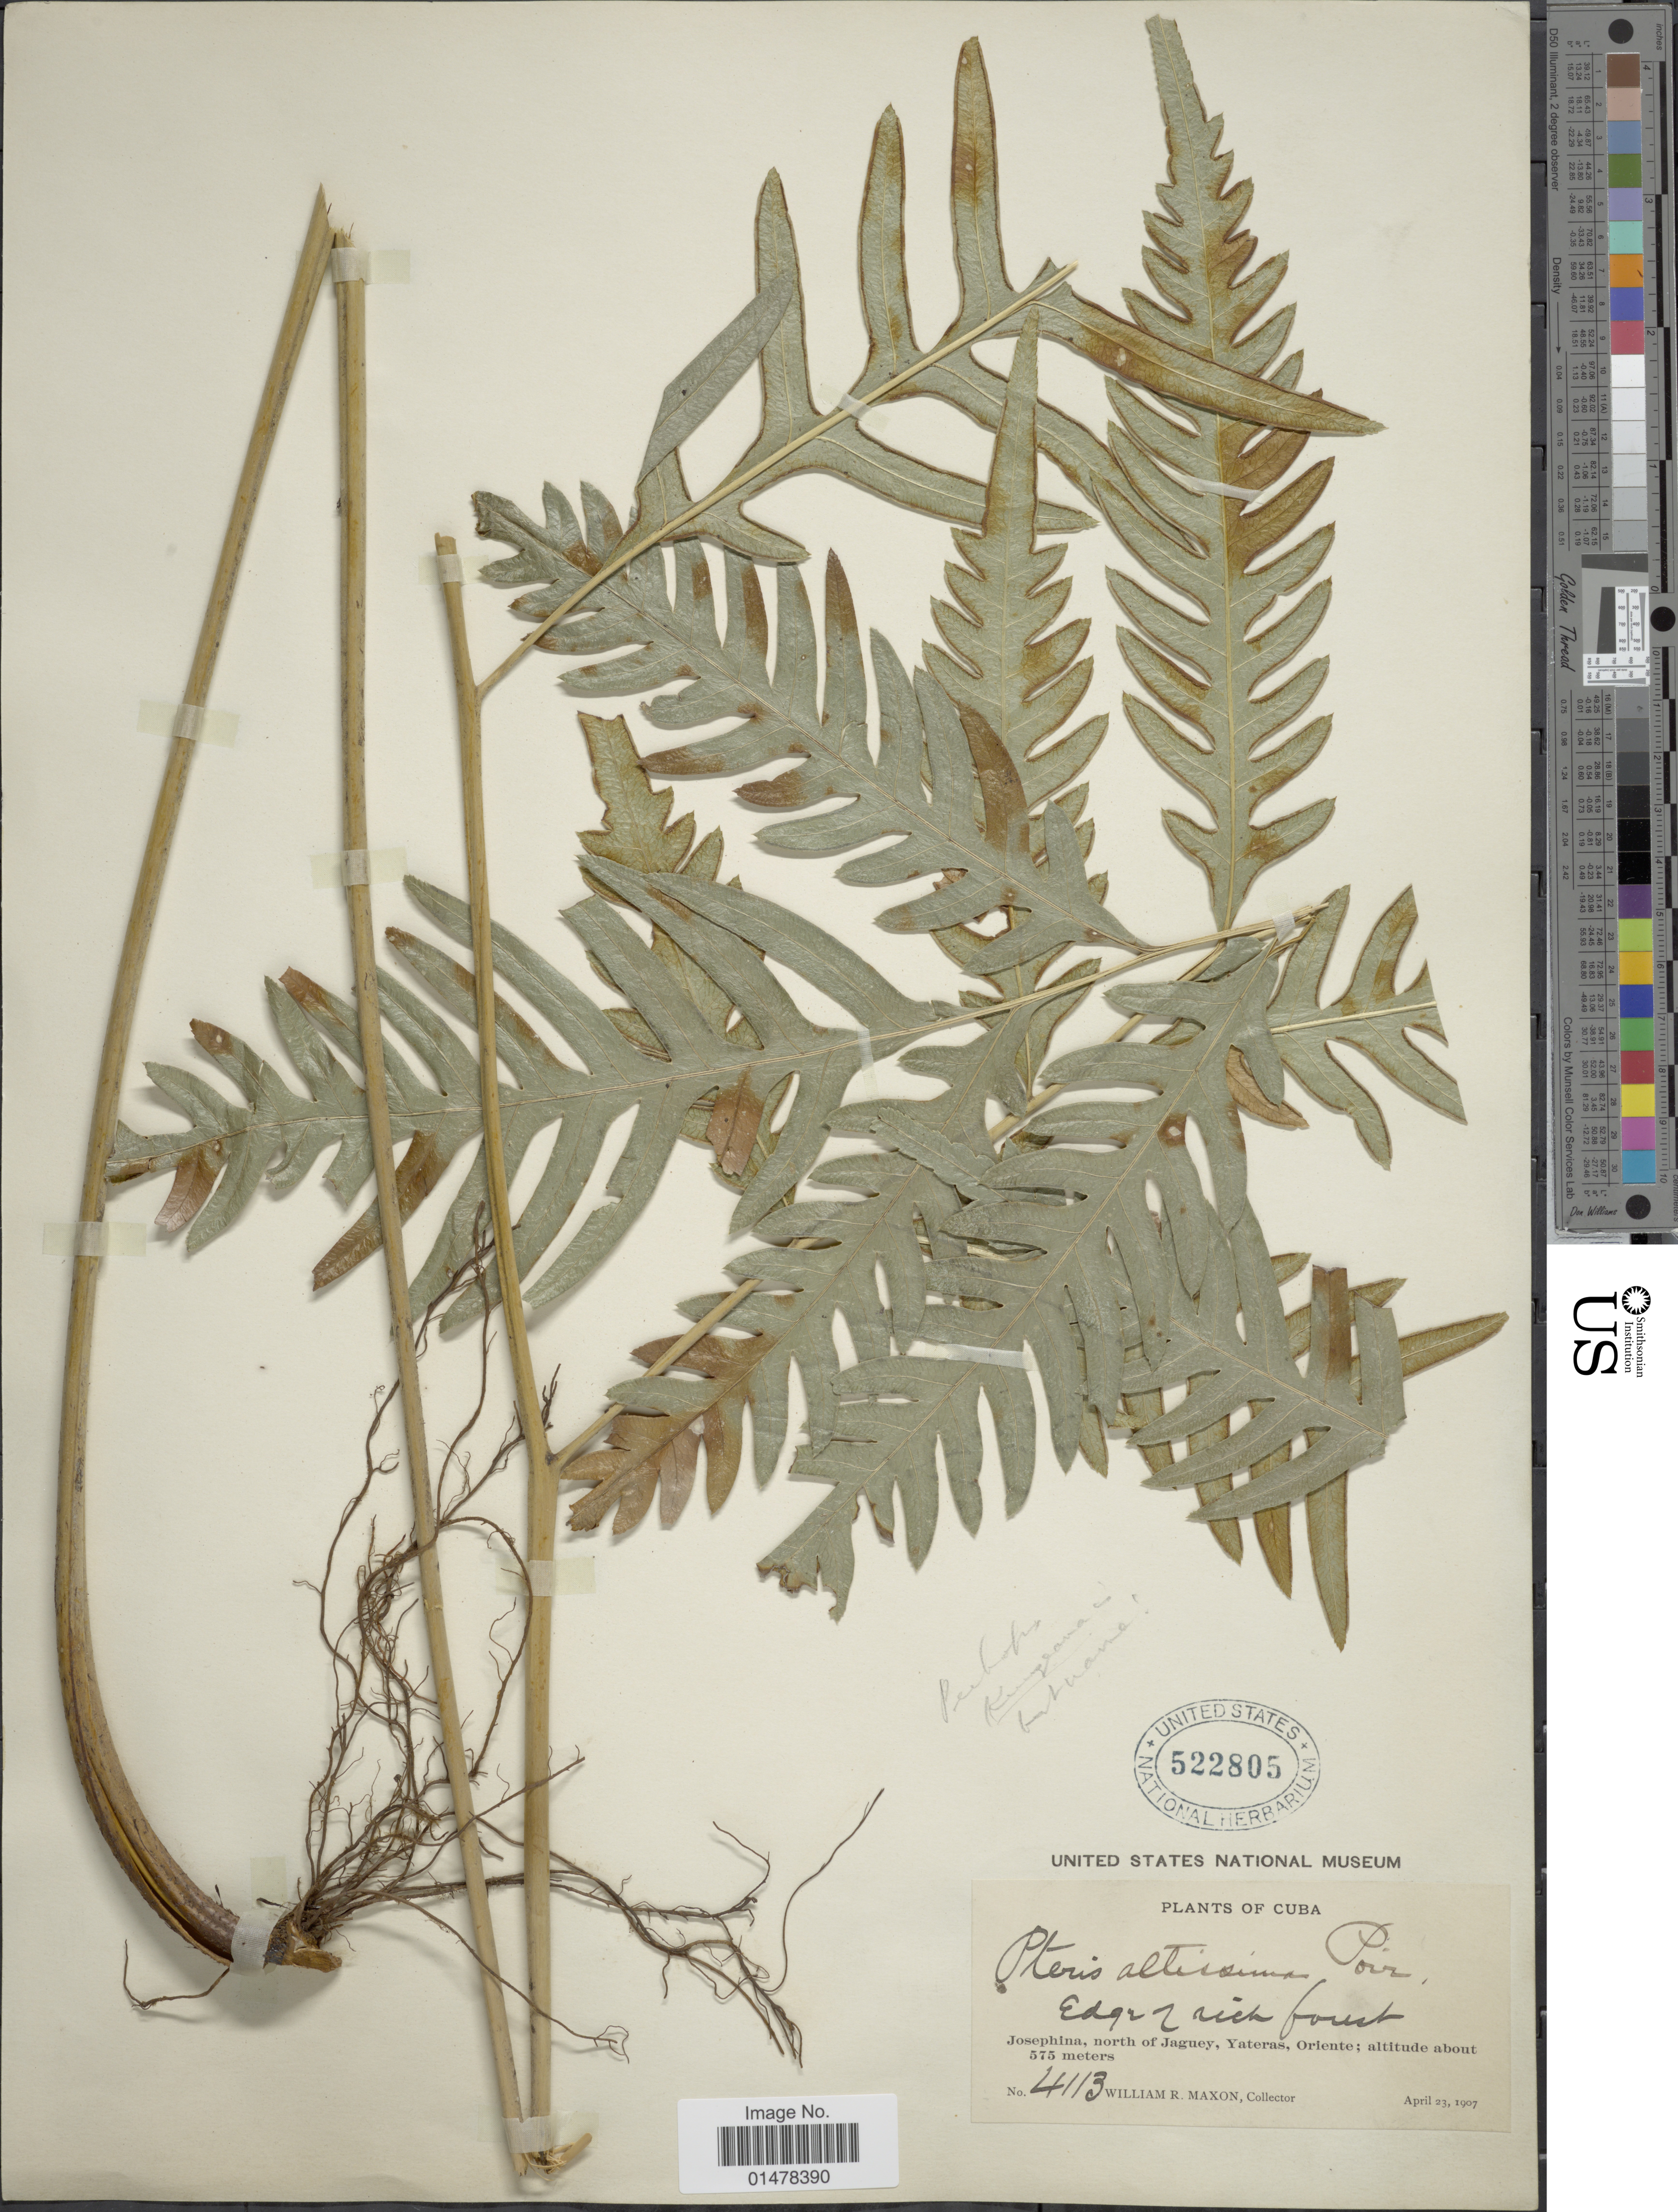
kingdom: Plantae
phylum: Tracheophyta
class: Polypodiopsida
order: Polypodiales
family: Pteridaceae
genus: Pteris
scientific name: Pteris altissima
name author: Poir.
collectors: W. R. Maxon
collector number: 4113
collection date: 1907-04-23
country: Cuba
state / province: Oriente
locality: Plants of Cuba, Josephina north of Jaguey, yateras, Oriente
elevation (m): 575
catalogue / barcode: US 522805